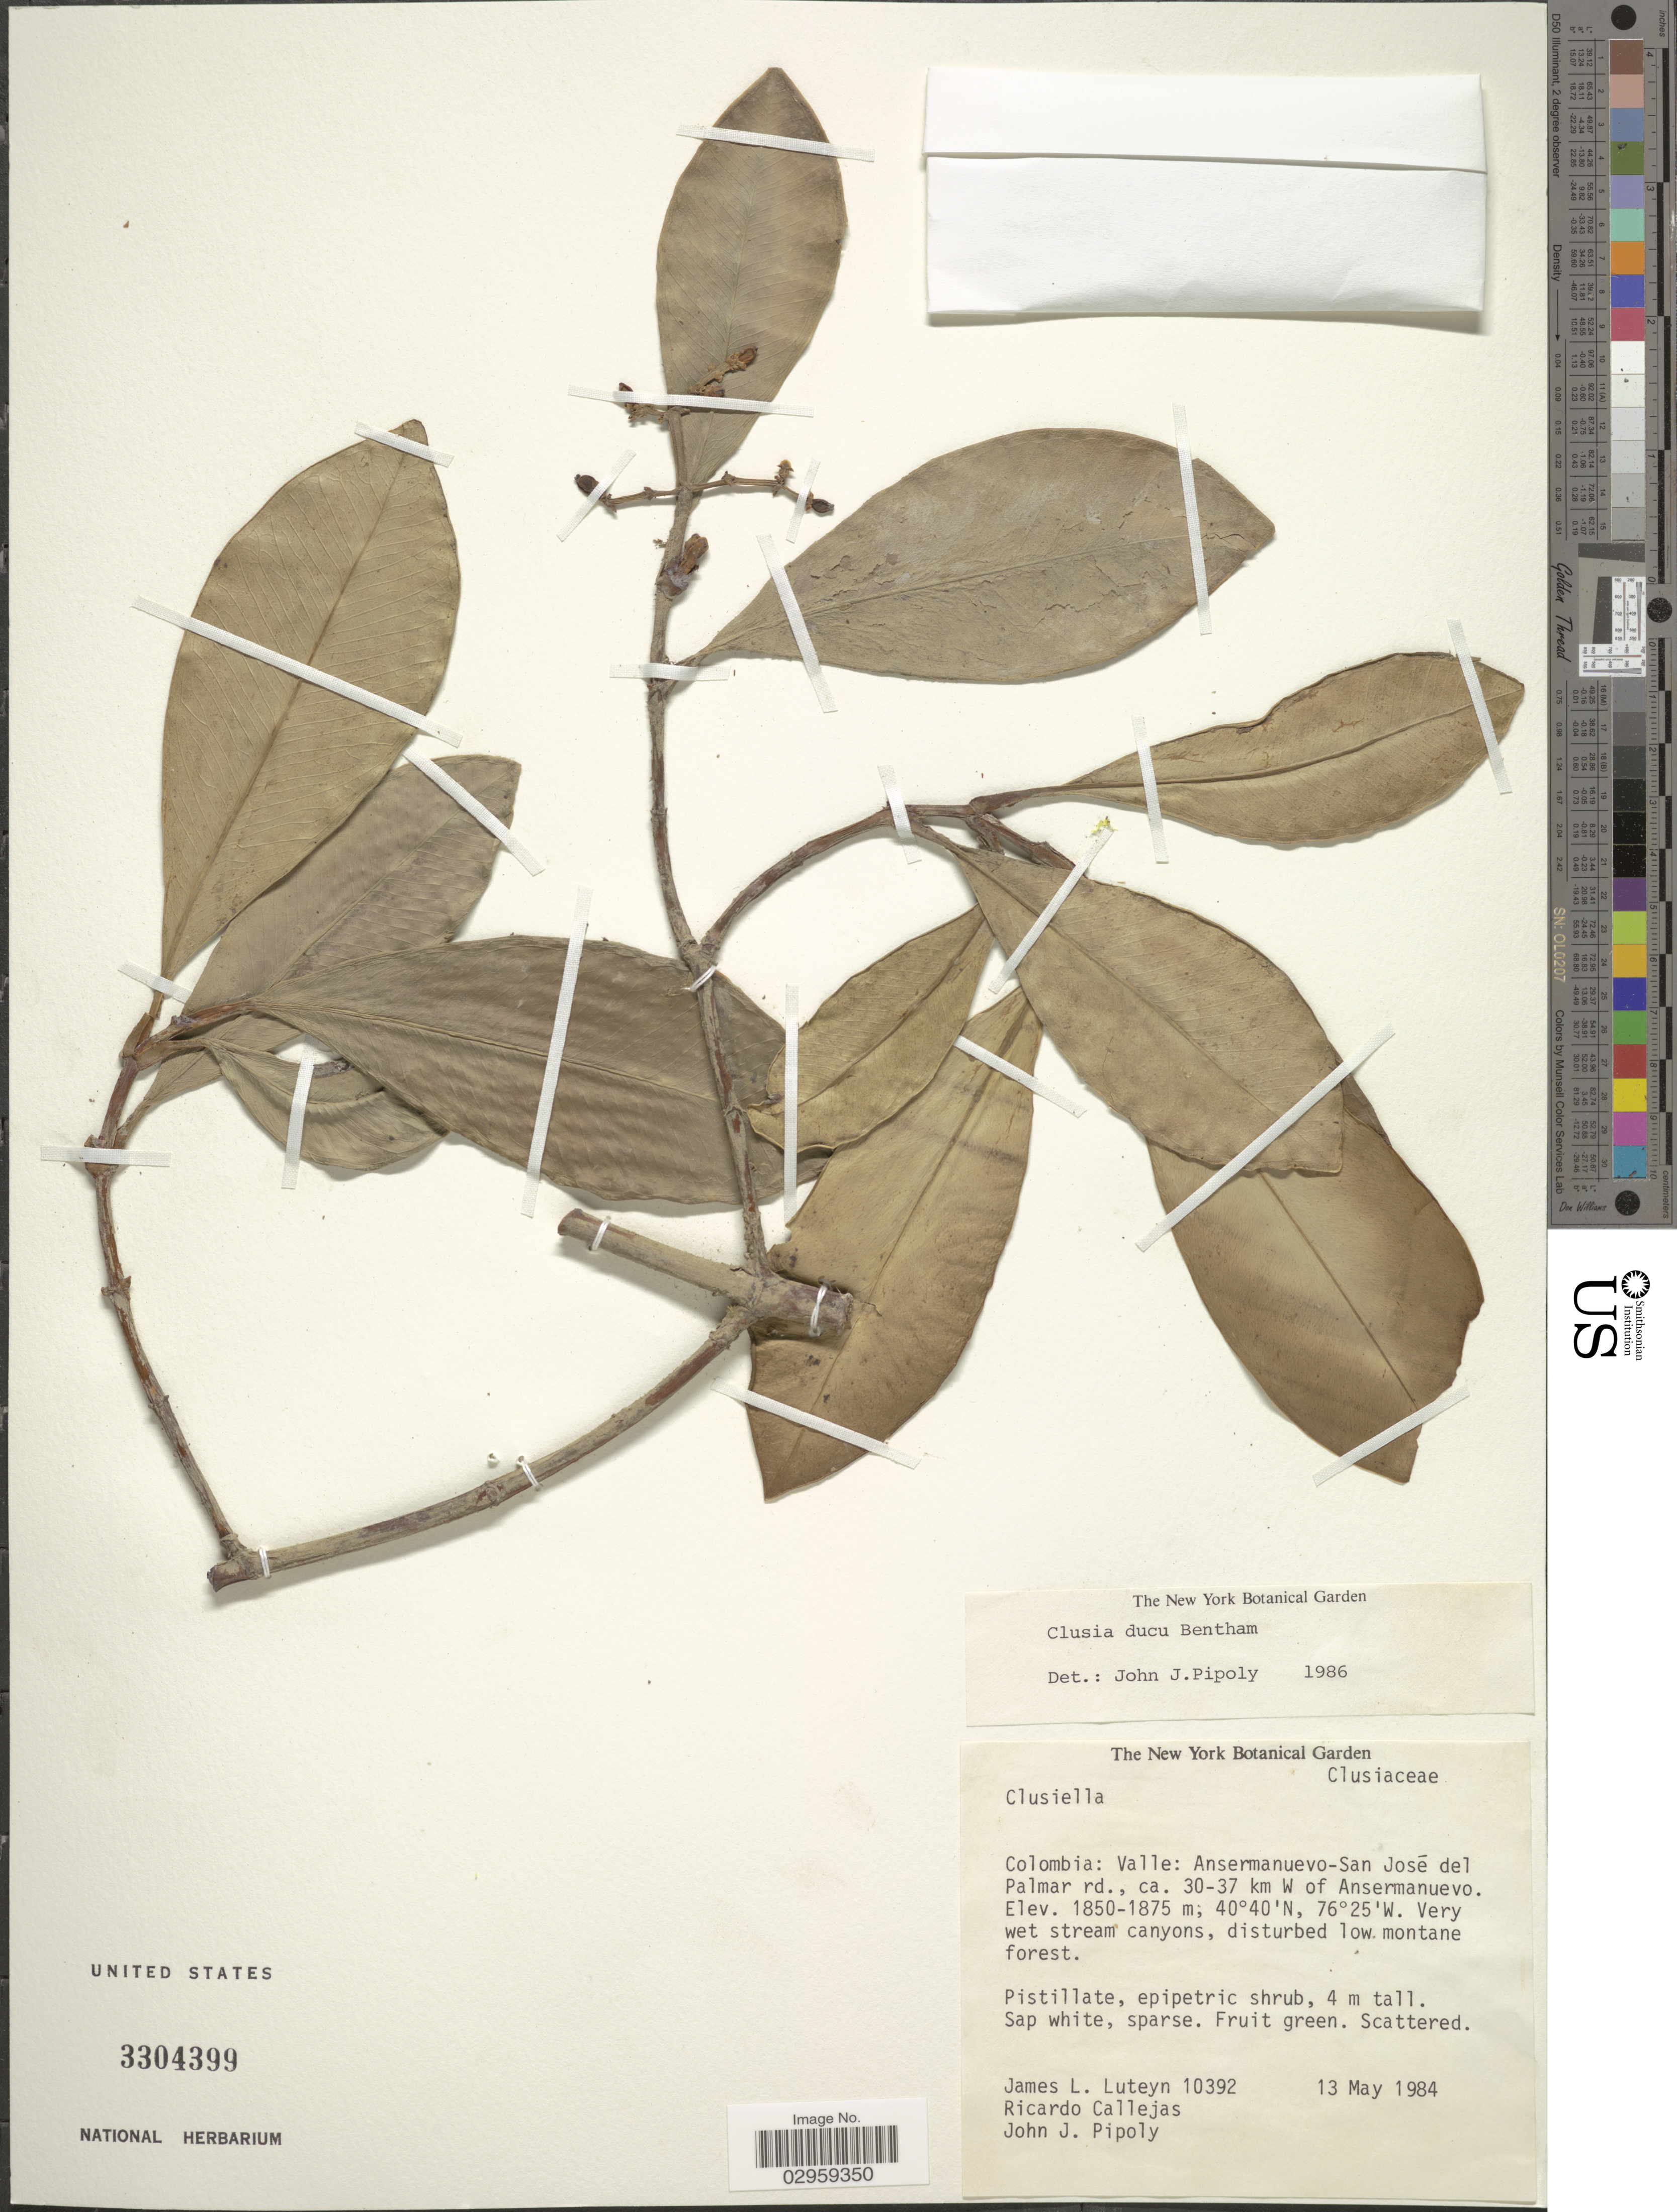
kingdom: Plantae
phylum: Tracheophyta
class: Magnoliopsida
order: Malpighiales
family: Clusiaceae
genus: Clusia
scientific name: Clusia ducu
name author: Benth.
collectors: J. Luteyn, R. Callejas & J. J. Pipoly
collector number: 10392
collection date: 1984-05-13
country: Colombia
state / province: Valle del Cauca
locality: Valle. Ansermanuevo-San José del Palmar rd., ca. 30-37 km W of Ansermanuevo.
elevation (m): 1850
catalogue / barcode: US 3304399